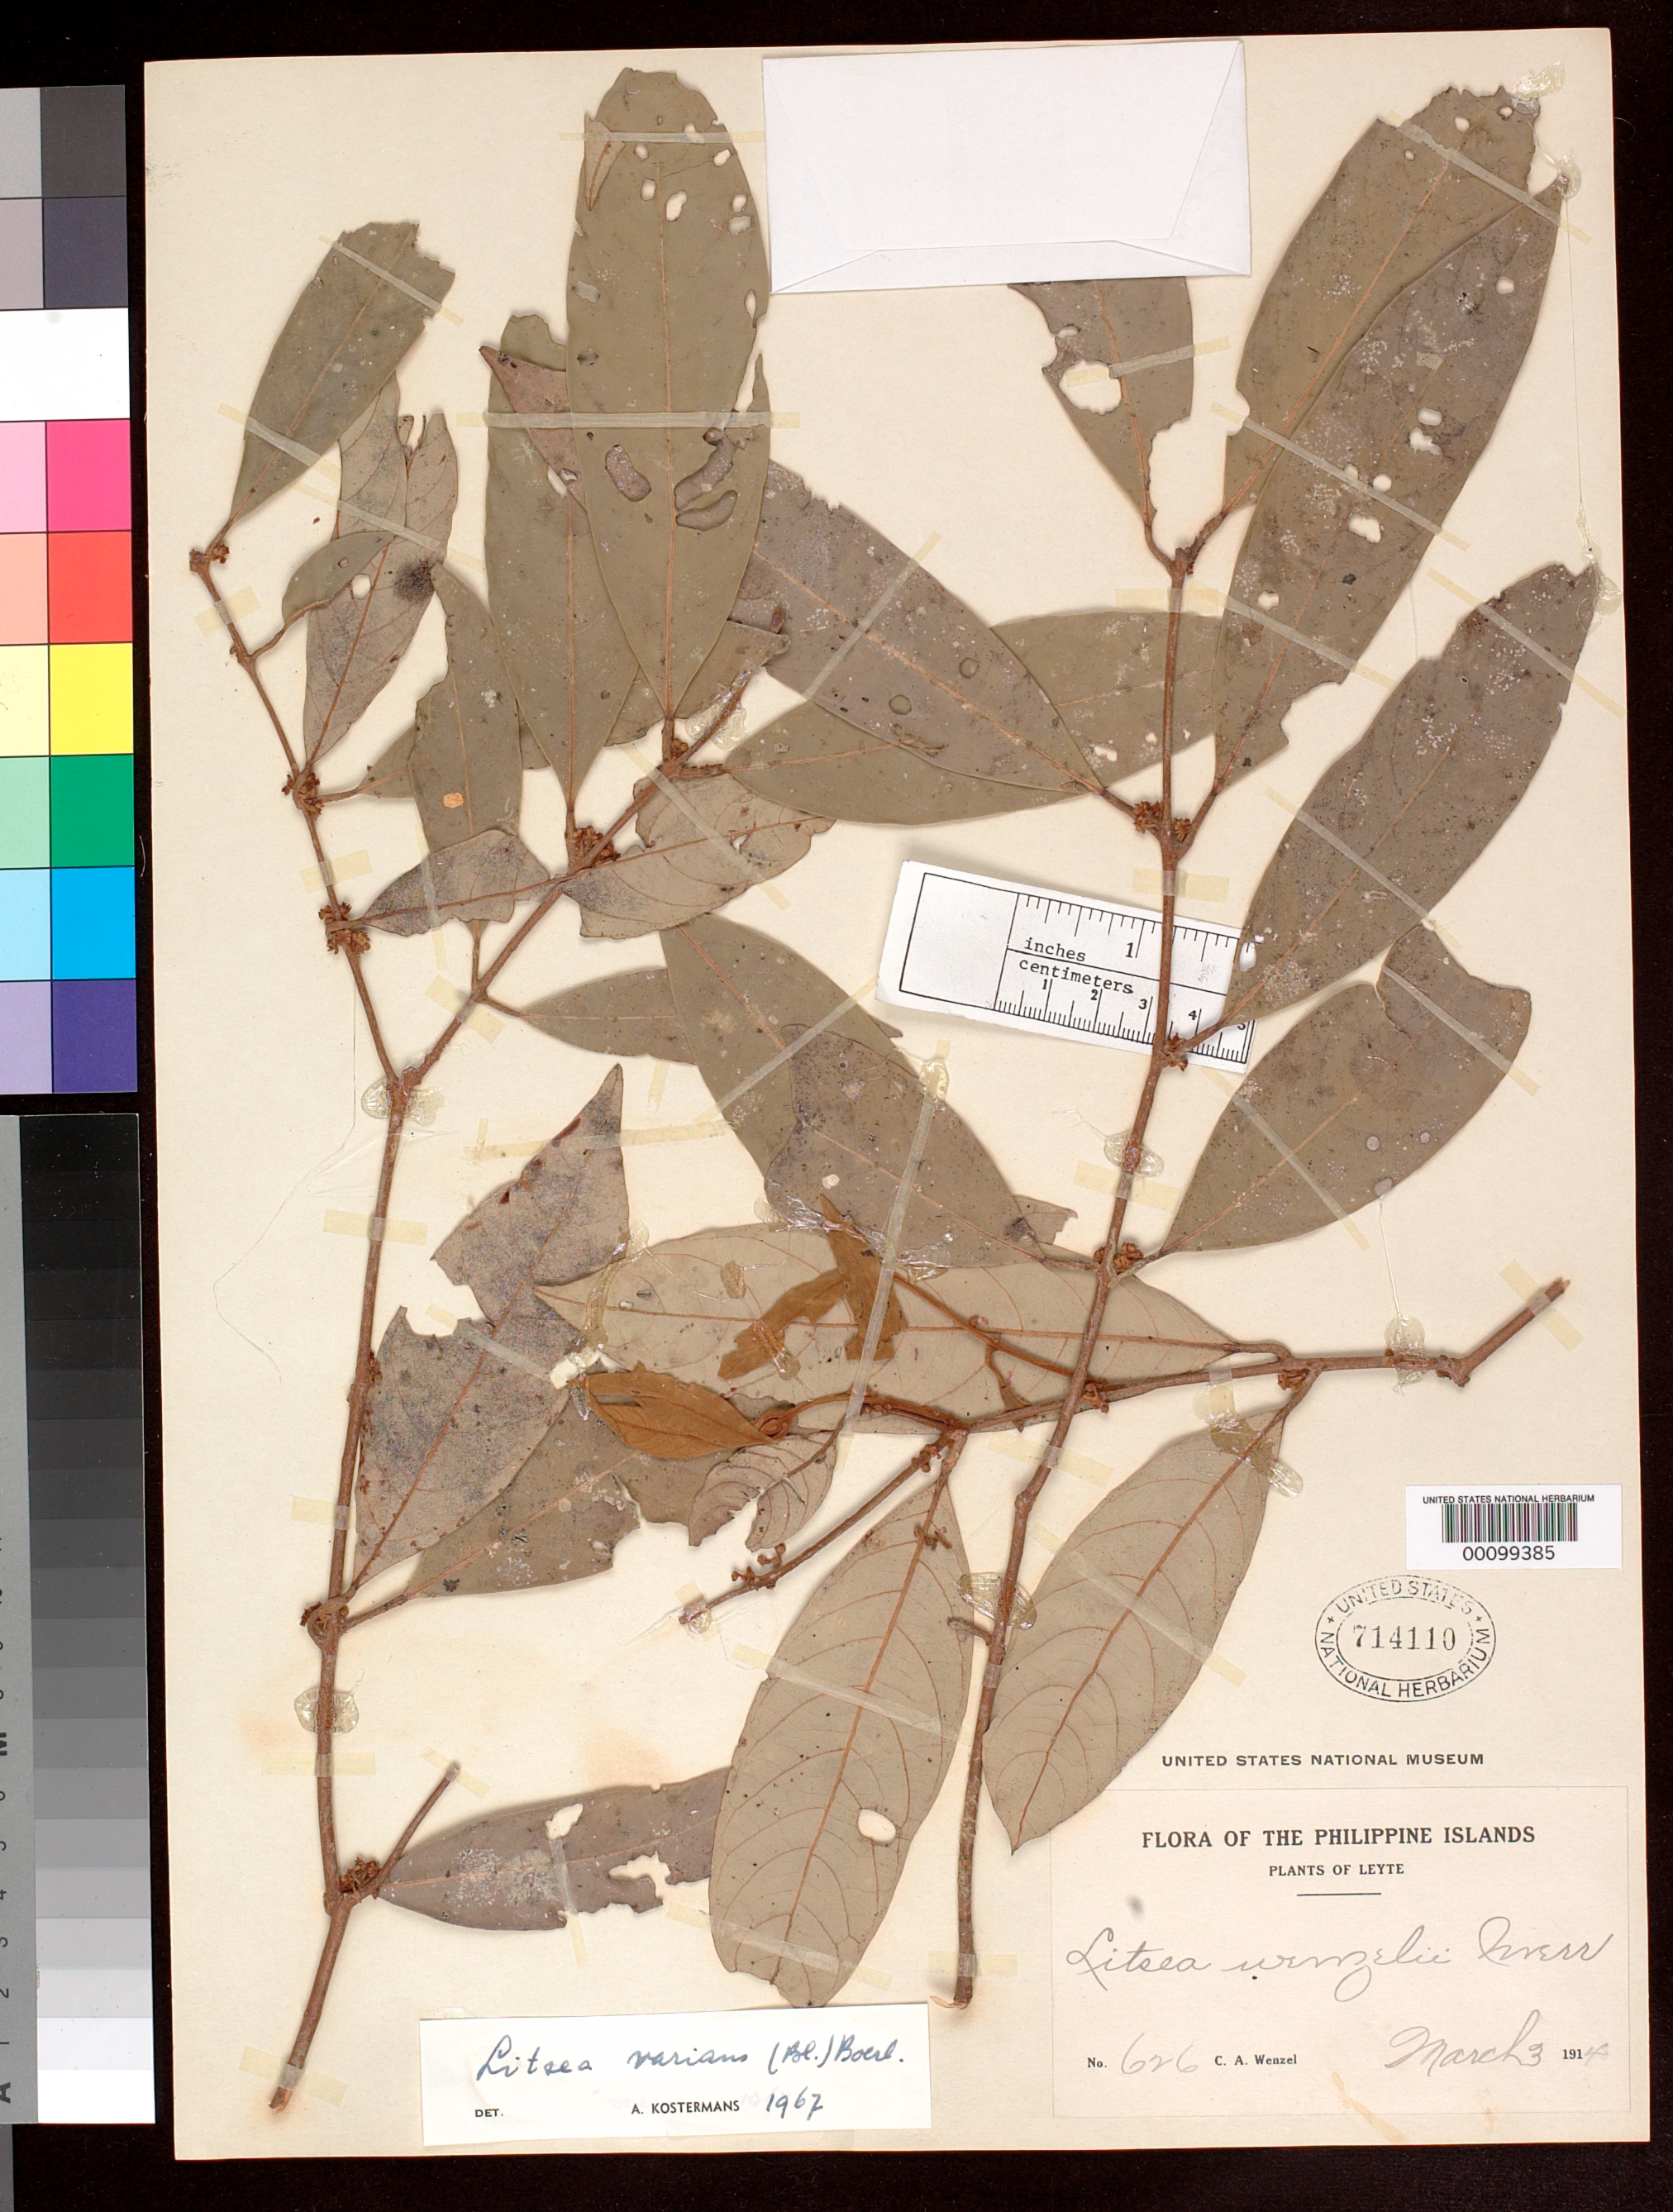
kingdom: Plantae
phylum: Tracheophyta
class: Magnoliopsida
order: Laurales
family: Lauraceae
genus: Litsea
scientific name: Litsea wenzelii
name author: Merr.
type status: Possible Type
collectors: C. Wenzel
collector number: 626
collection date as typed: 03 Mar 1914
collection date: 1914-03-03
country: Philippines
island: Leyte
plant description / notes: Note: protologue cites 12 Mar 1914 for collection date; whereas 3 Mar 1914 on specimen label.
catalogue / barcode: US 714110